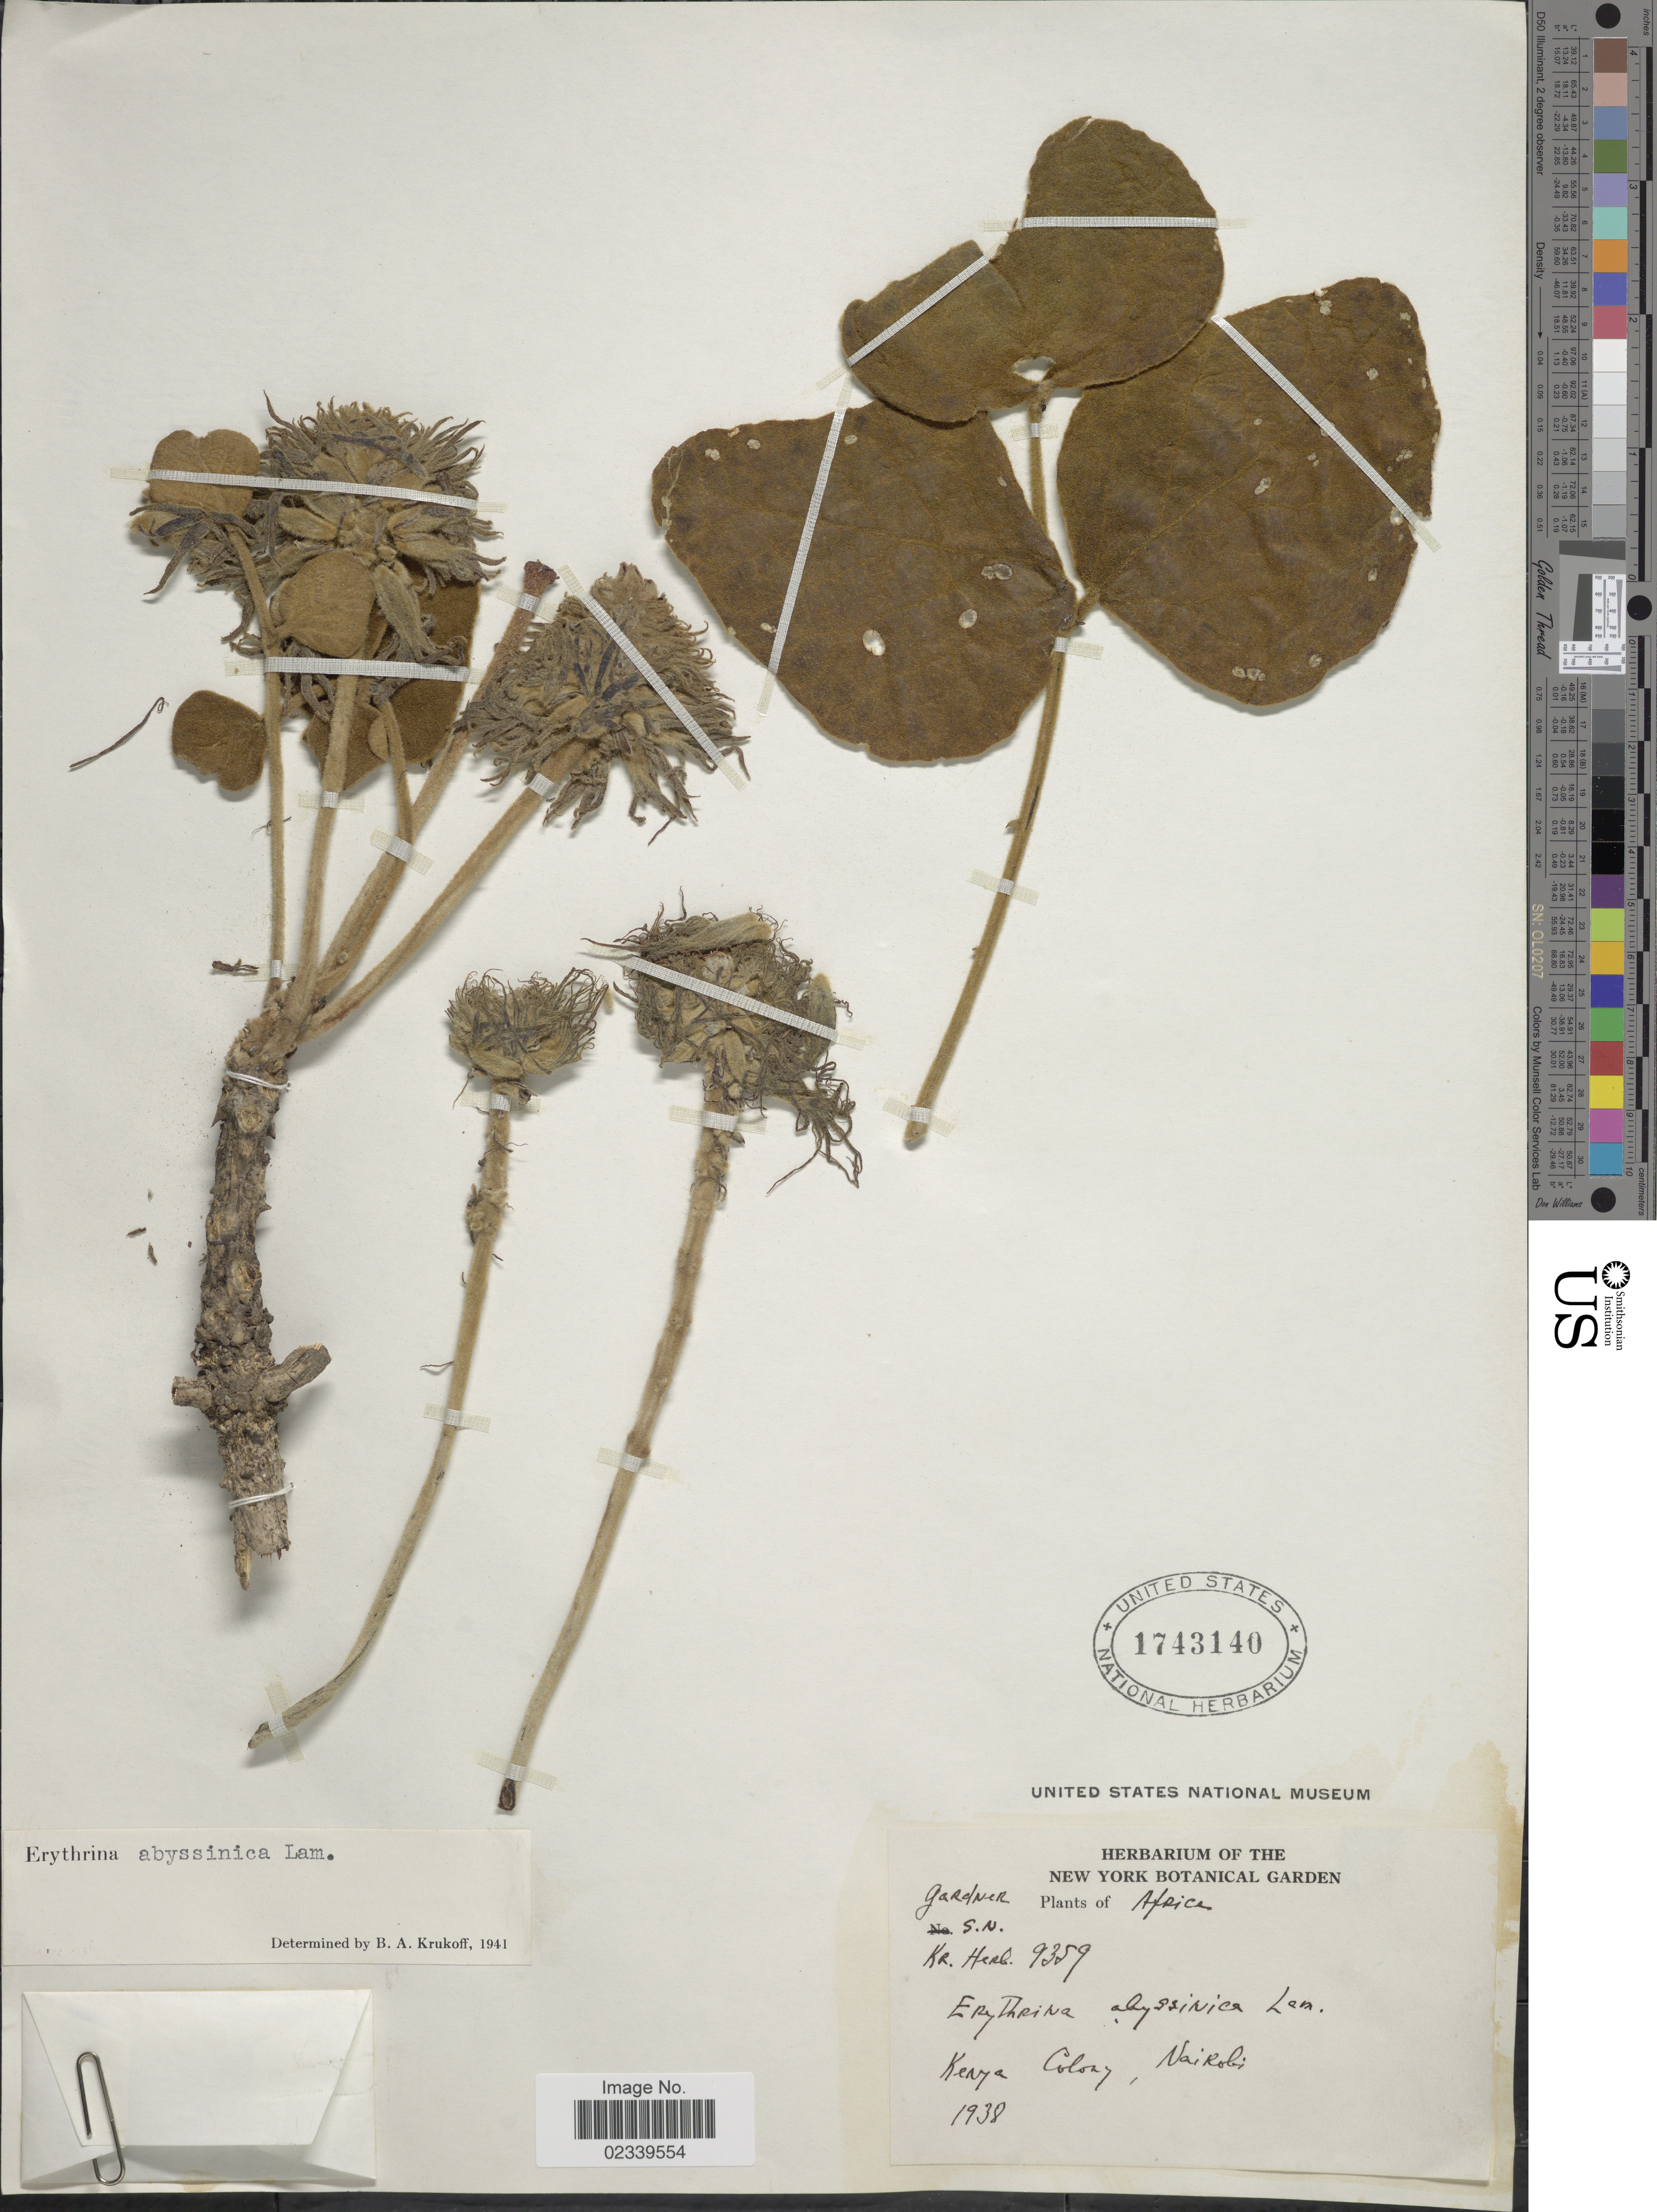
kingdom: Plantae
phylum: Tracheophyta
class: Magnoliopsida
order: Fabales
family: Fabaceae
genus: Erythrina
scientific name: Erythrina abyssinica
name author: Lam.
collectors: -- Gardner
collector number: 9359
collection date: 1938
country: Kenya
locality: Kenya Colony, Nairobi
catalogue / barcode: US 1743140